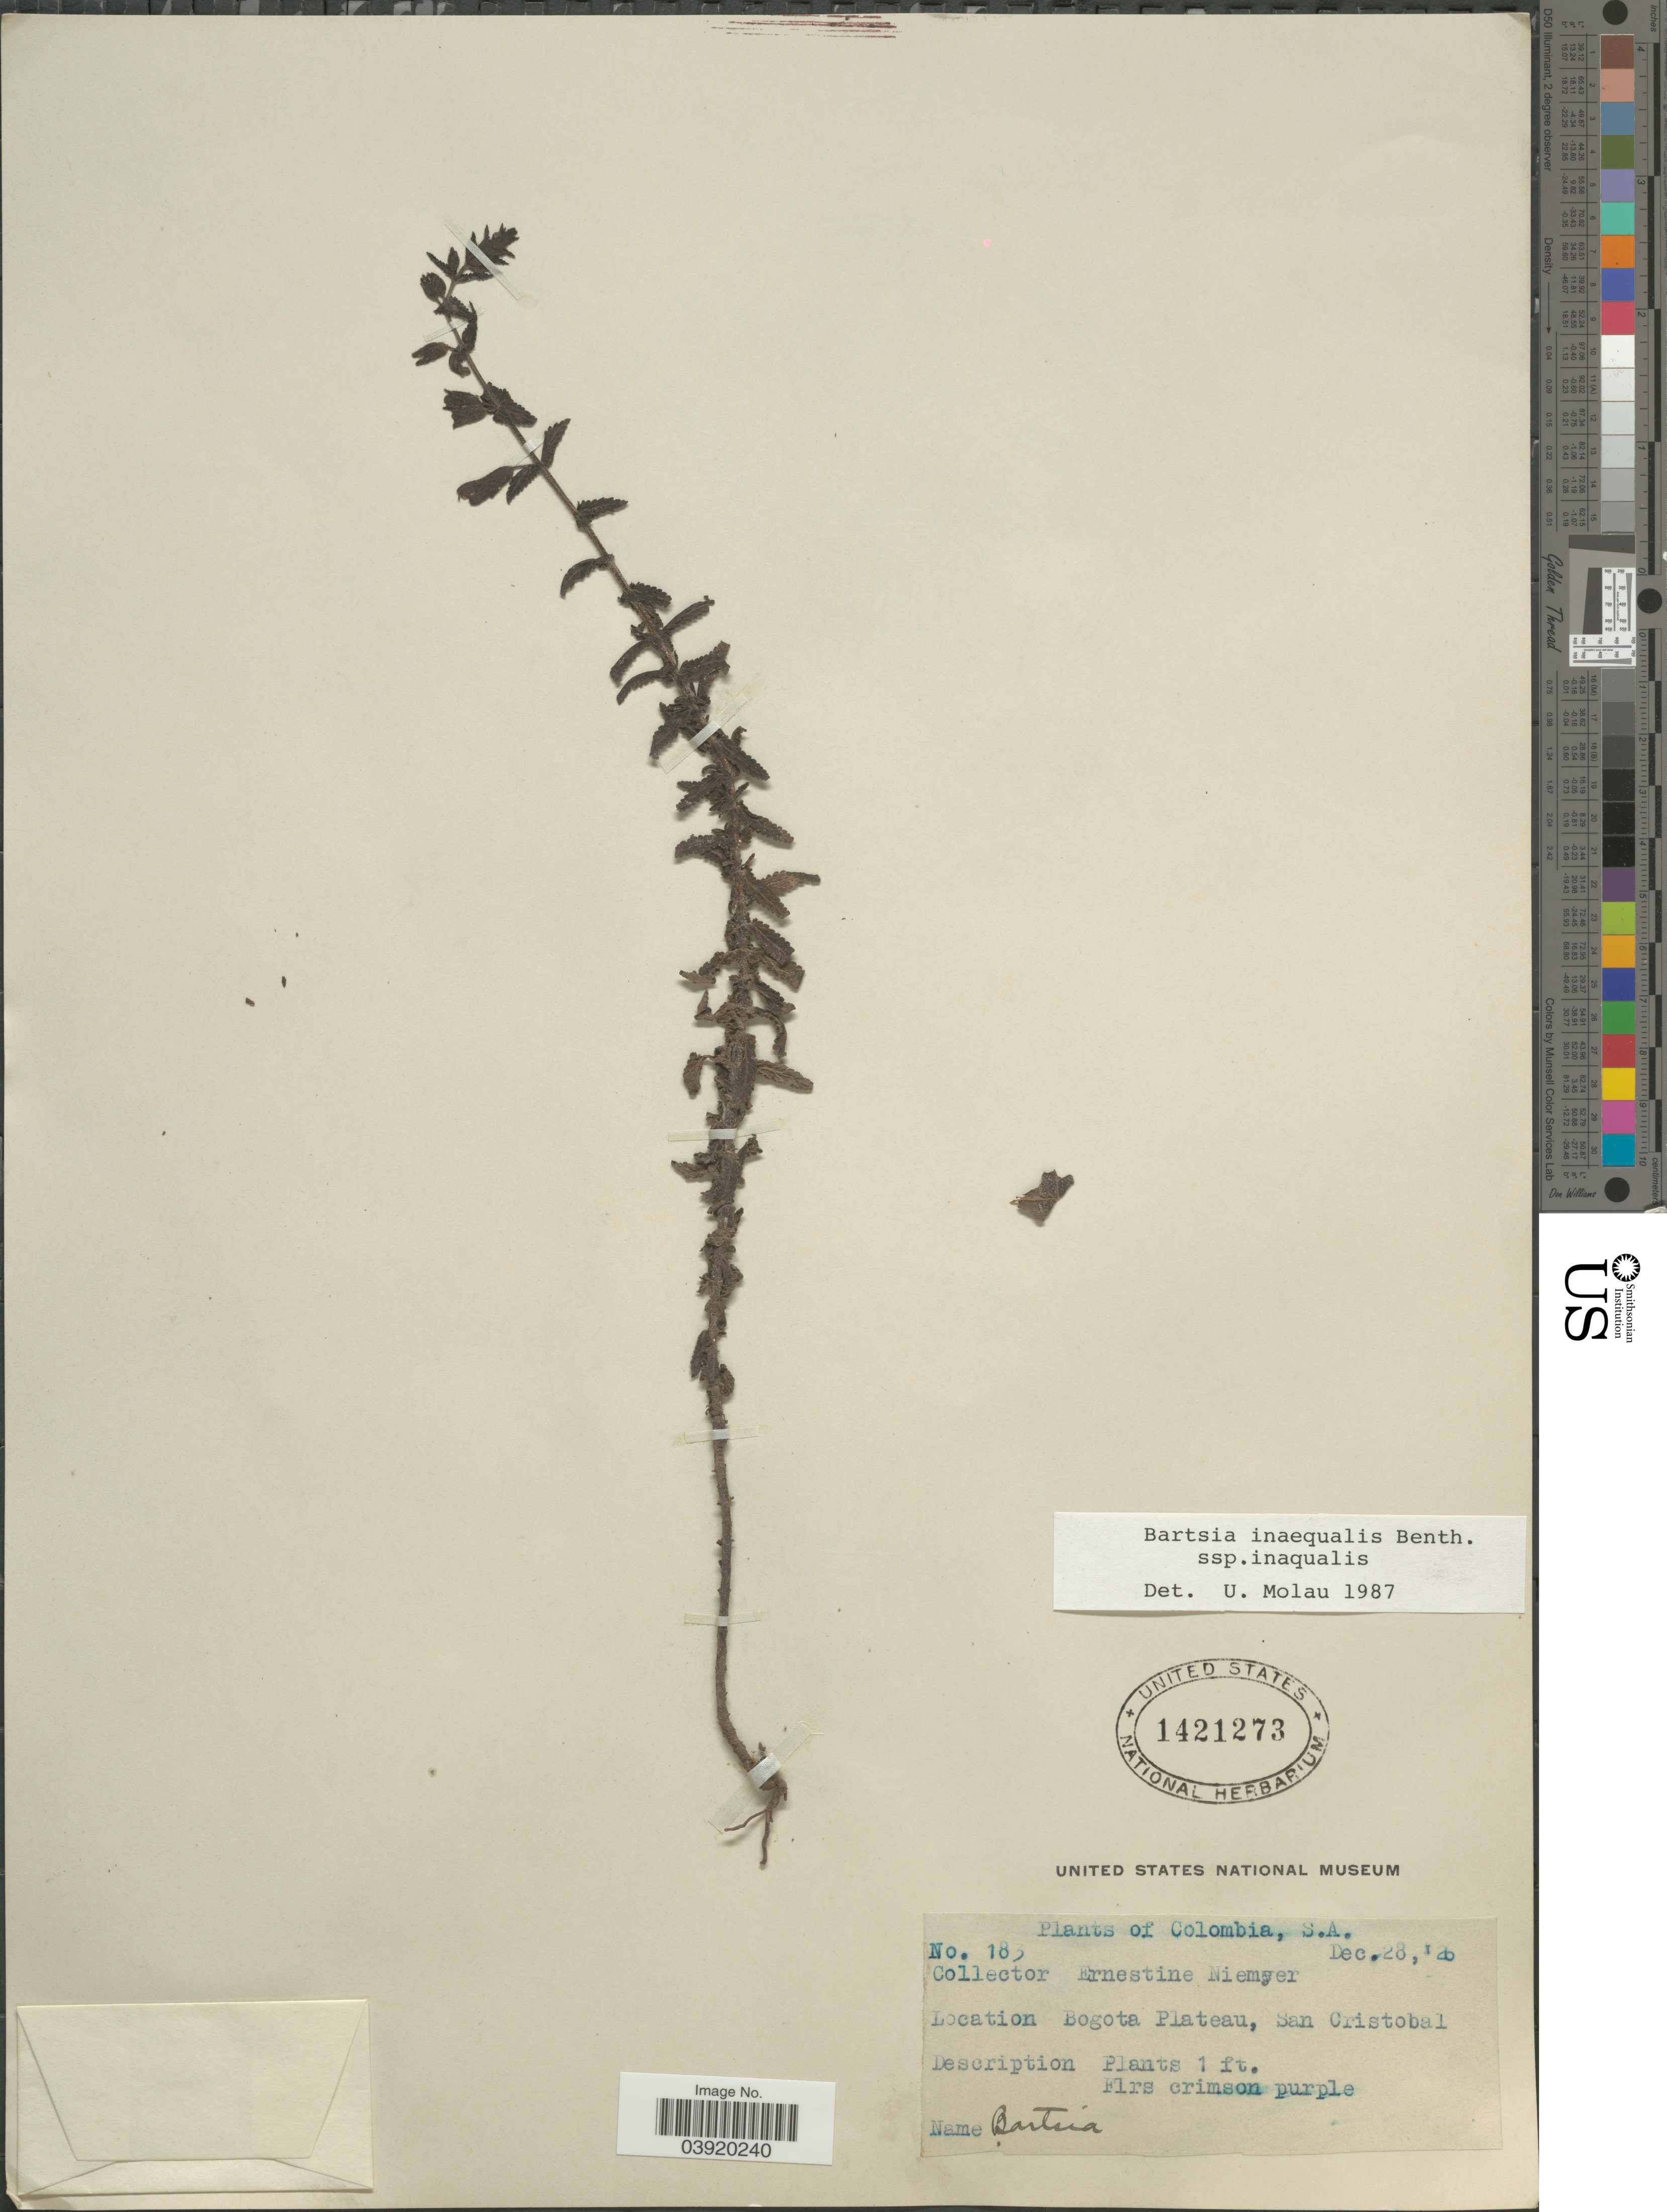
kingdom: Plantae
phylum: Tracheophyta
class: Magnoliopsida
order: Lamiales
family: Orobanchaceae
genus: Bartsia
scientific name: Bartsia inaequalis subsp. inaequalis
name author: Benth.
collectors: E. H. Niemeyer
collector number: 183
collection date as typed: Transcribed d/m/y: 28/12/26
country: Colombia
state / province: Bogota D.C.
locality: Bogota Plateau, San Cristobal.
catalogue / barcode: US 1421273